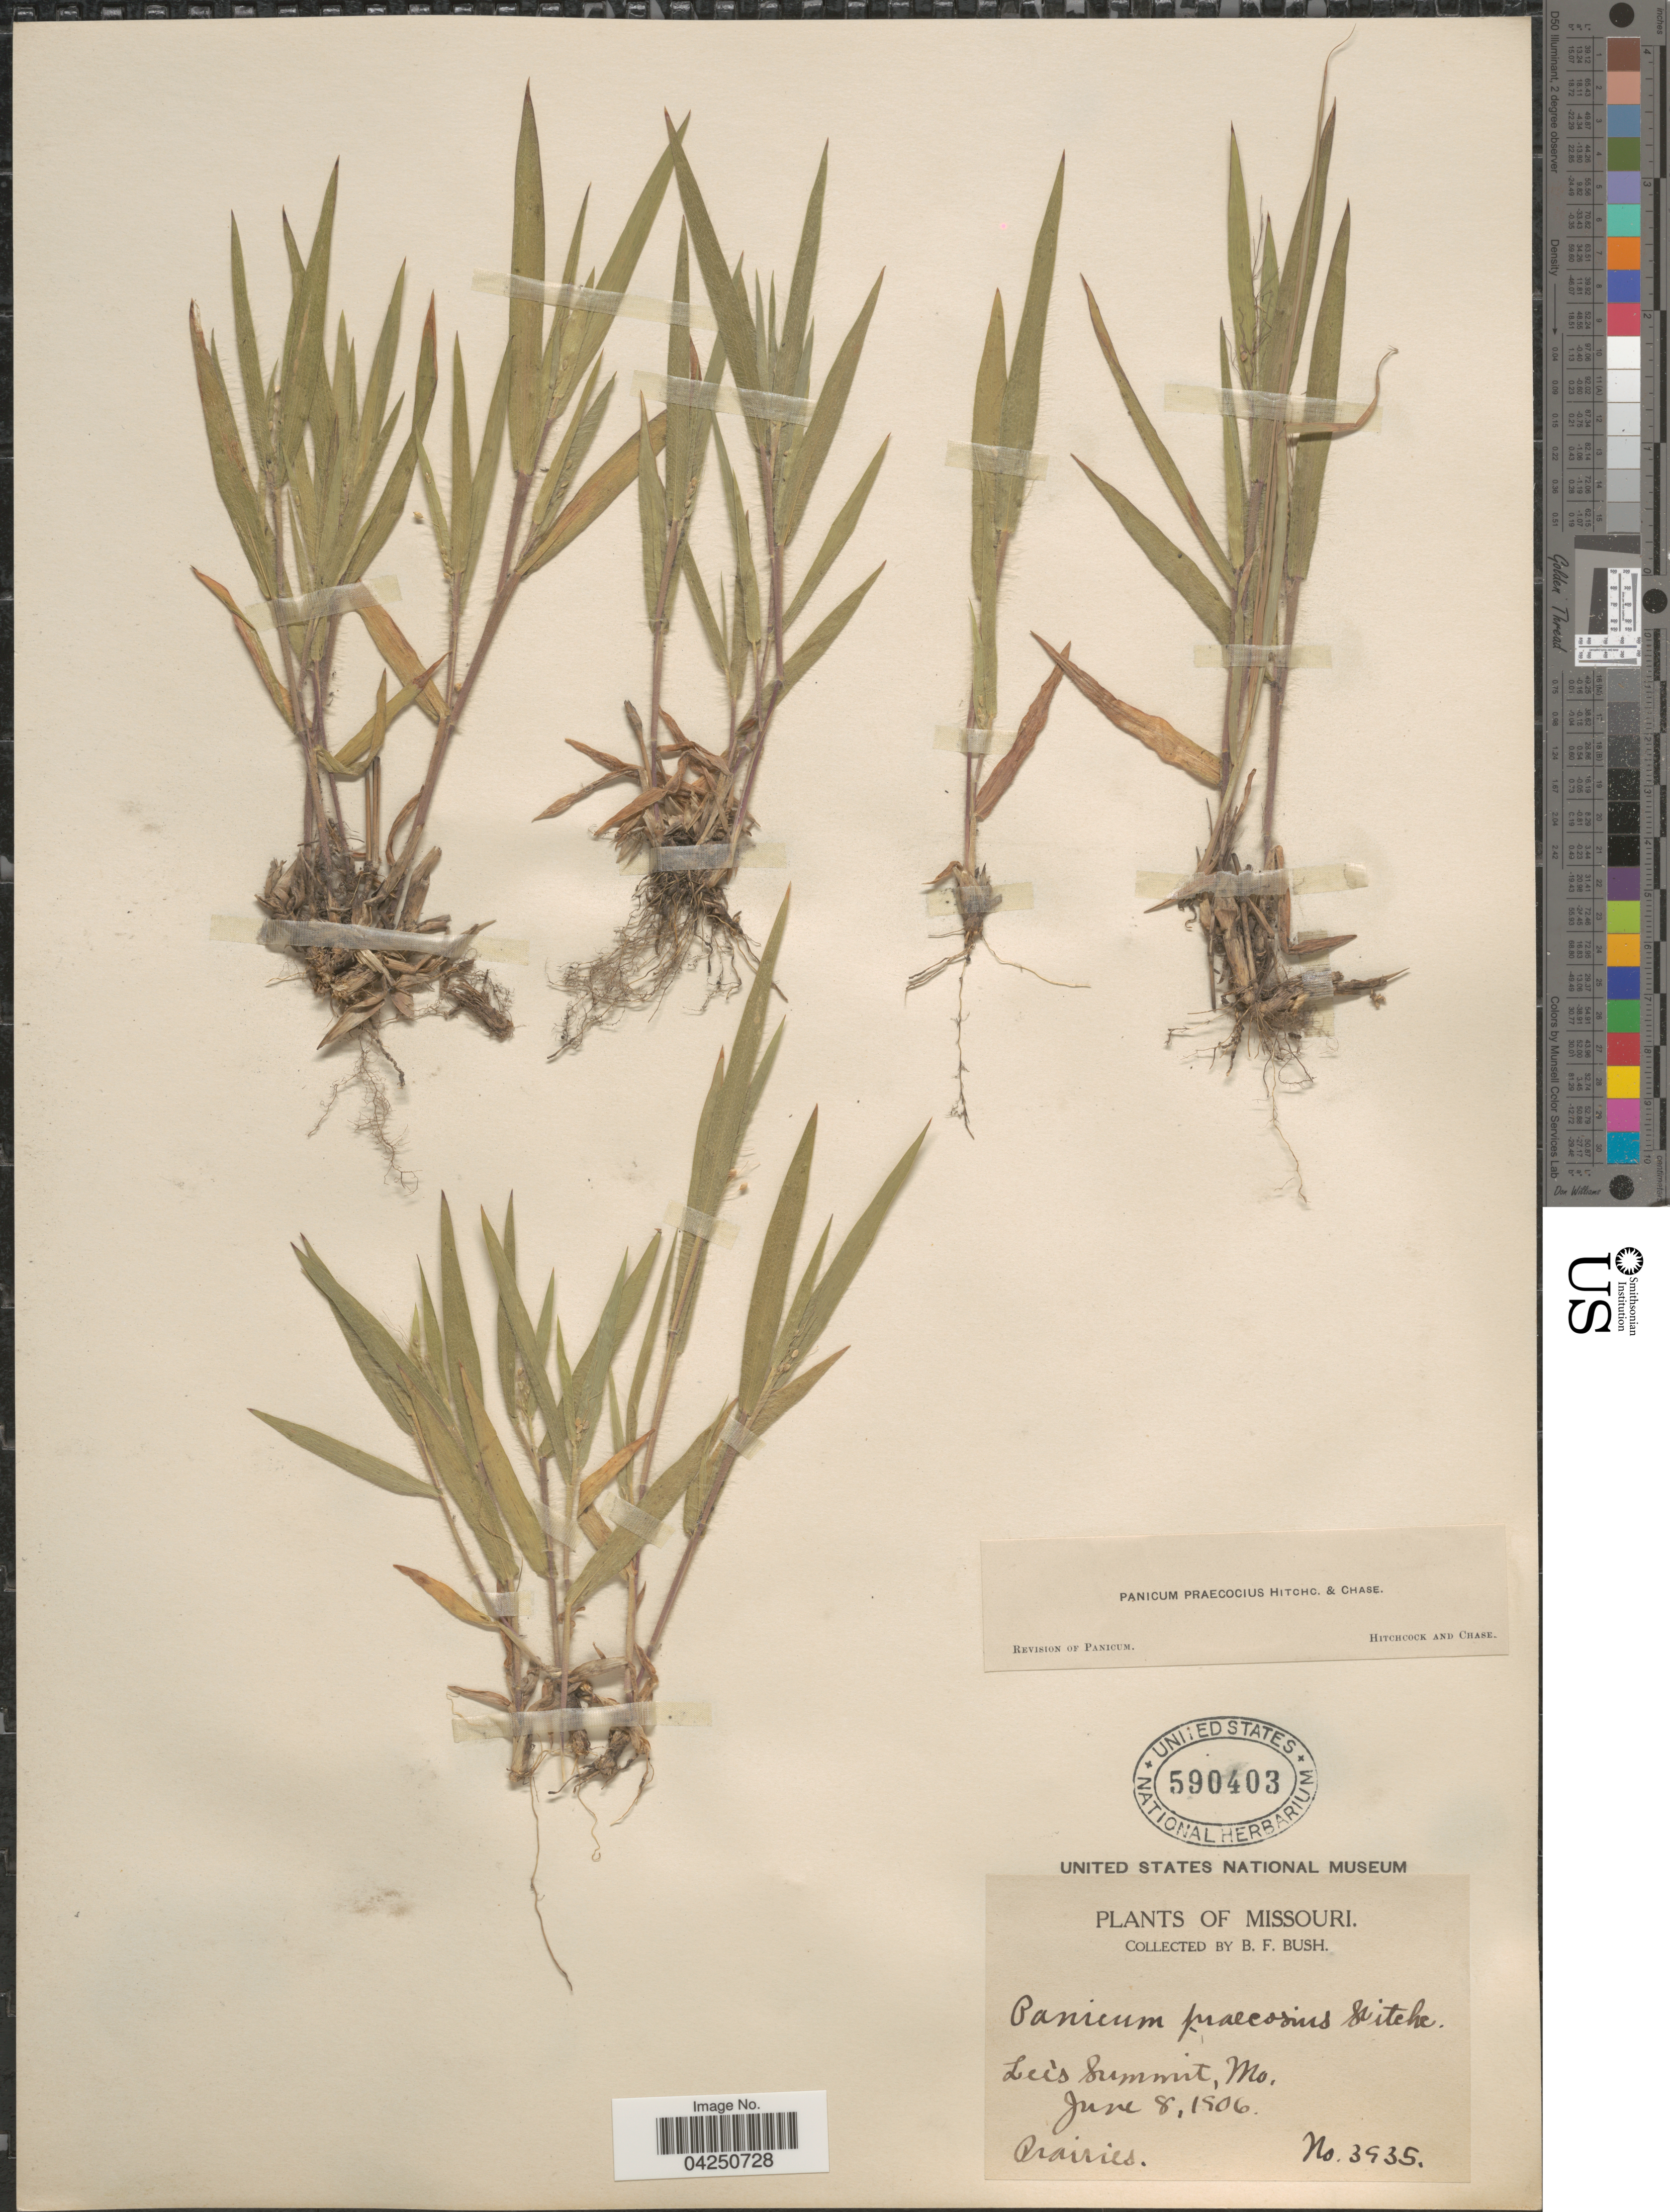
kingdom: Plantae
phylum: Tracheophyta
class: Liliopsida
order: Poales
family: Poaceae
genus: Dichanthelium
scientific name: Dichanthelium acuminatum var. acuminatum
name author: (Sw.) Gould & C.A. Clark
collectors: B. F. Bush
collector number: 3935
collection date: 1906-06-08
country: United States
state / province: Missouri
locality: Lee's Summit. Prairies.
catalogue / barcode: US 590403